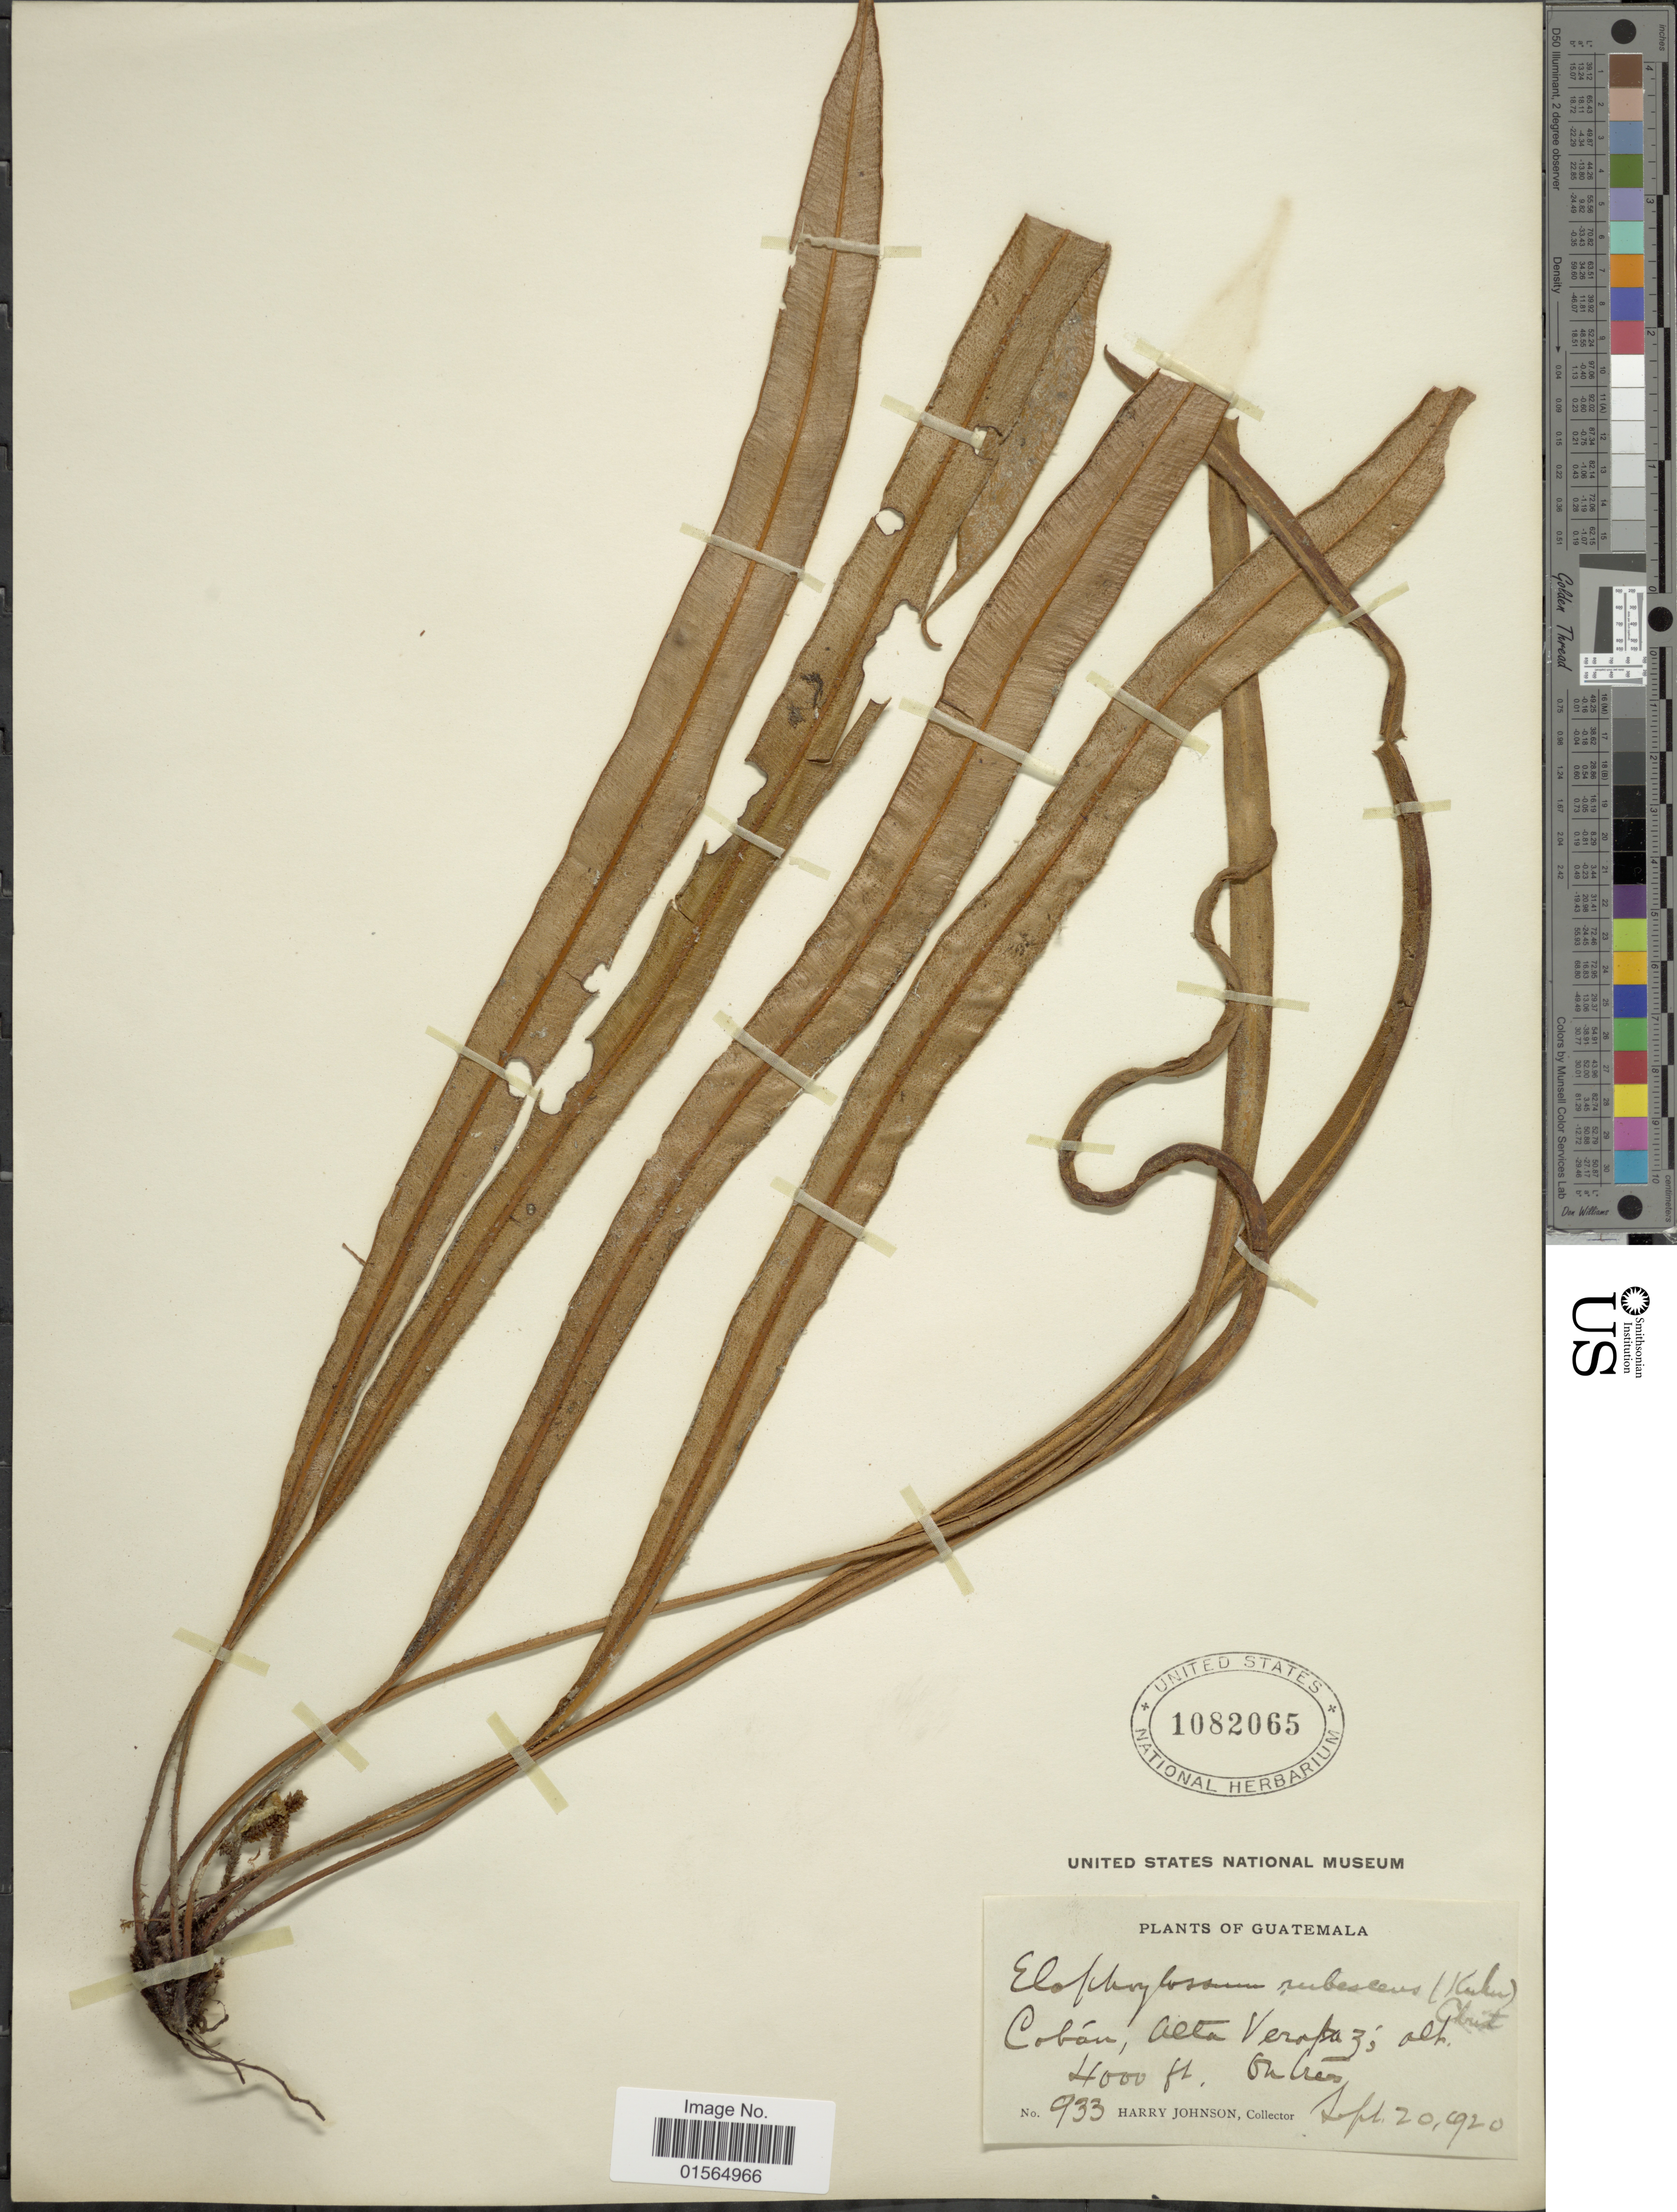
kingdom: Plantae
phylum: Tracheophyta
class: Polypodiopsida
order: Polypodiales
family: Dryopteridaceae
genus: Elaphoglossum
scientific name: Elaphoglossum rubescens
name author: Kuhn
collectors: H. Johnson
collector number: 933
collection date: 1920-09-20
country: Guatemala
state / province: Alta Verapaz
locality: Coban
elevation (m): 1219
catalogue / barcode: US 1082065